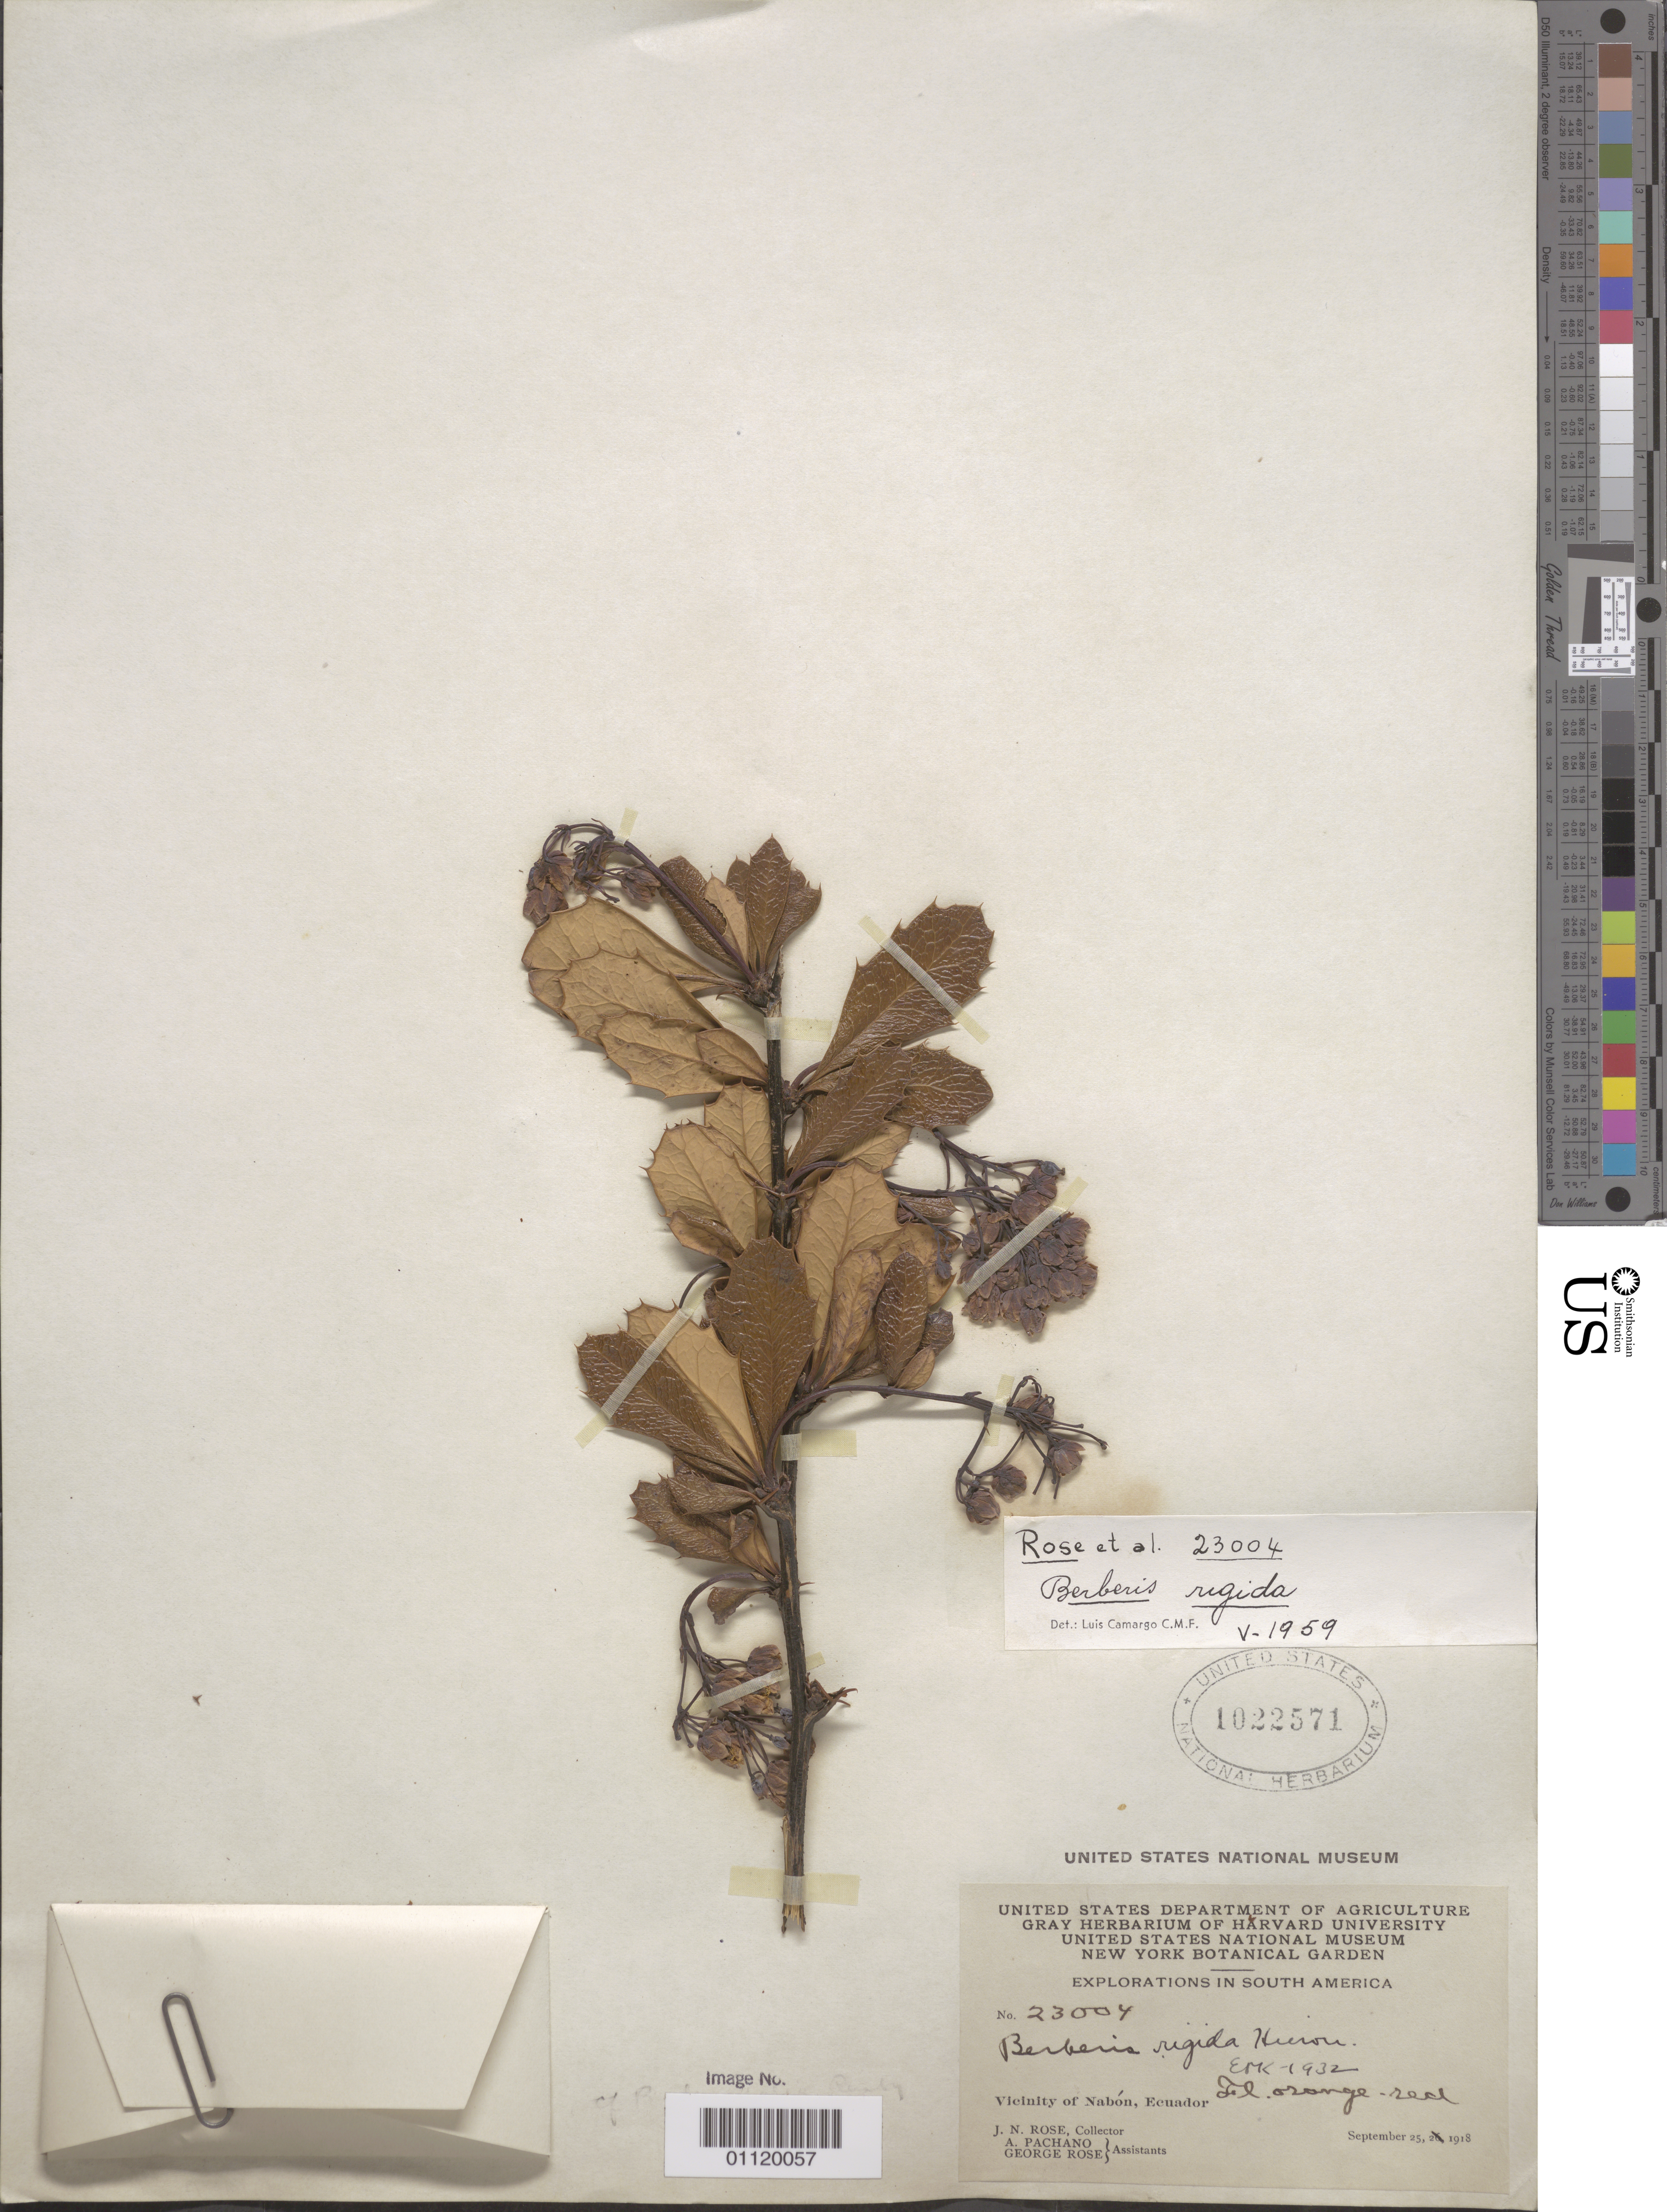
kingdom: Plantae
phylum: Tracheophyta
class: Magnoliopsida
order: Ranunculales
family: Berberidaceae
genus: Berberis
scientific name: Berberis rigida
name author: Hieron.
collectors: J. N. Rose, A. Pachano & G. Rose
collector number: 23004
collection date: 1918-09-25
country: Ecuador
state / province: Azuay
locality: Vicinity of Nabon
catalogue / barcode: US 1022571